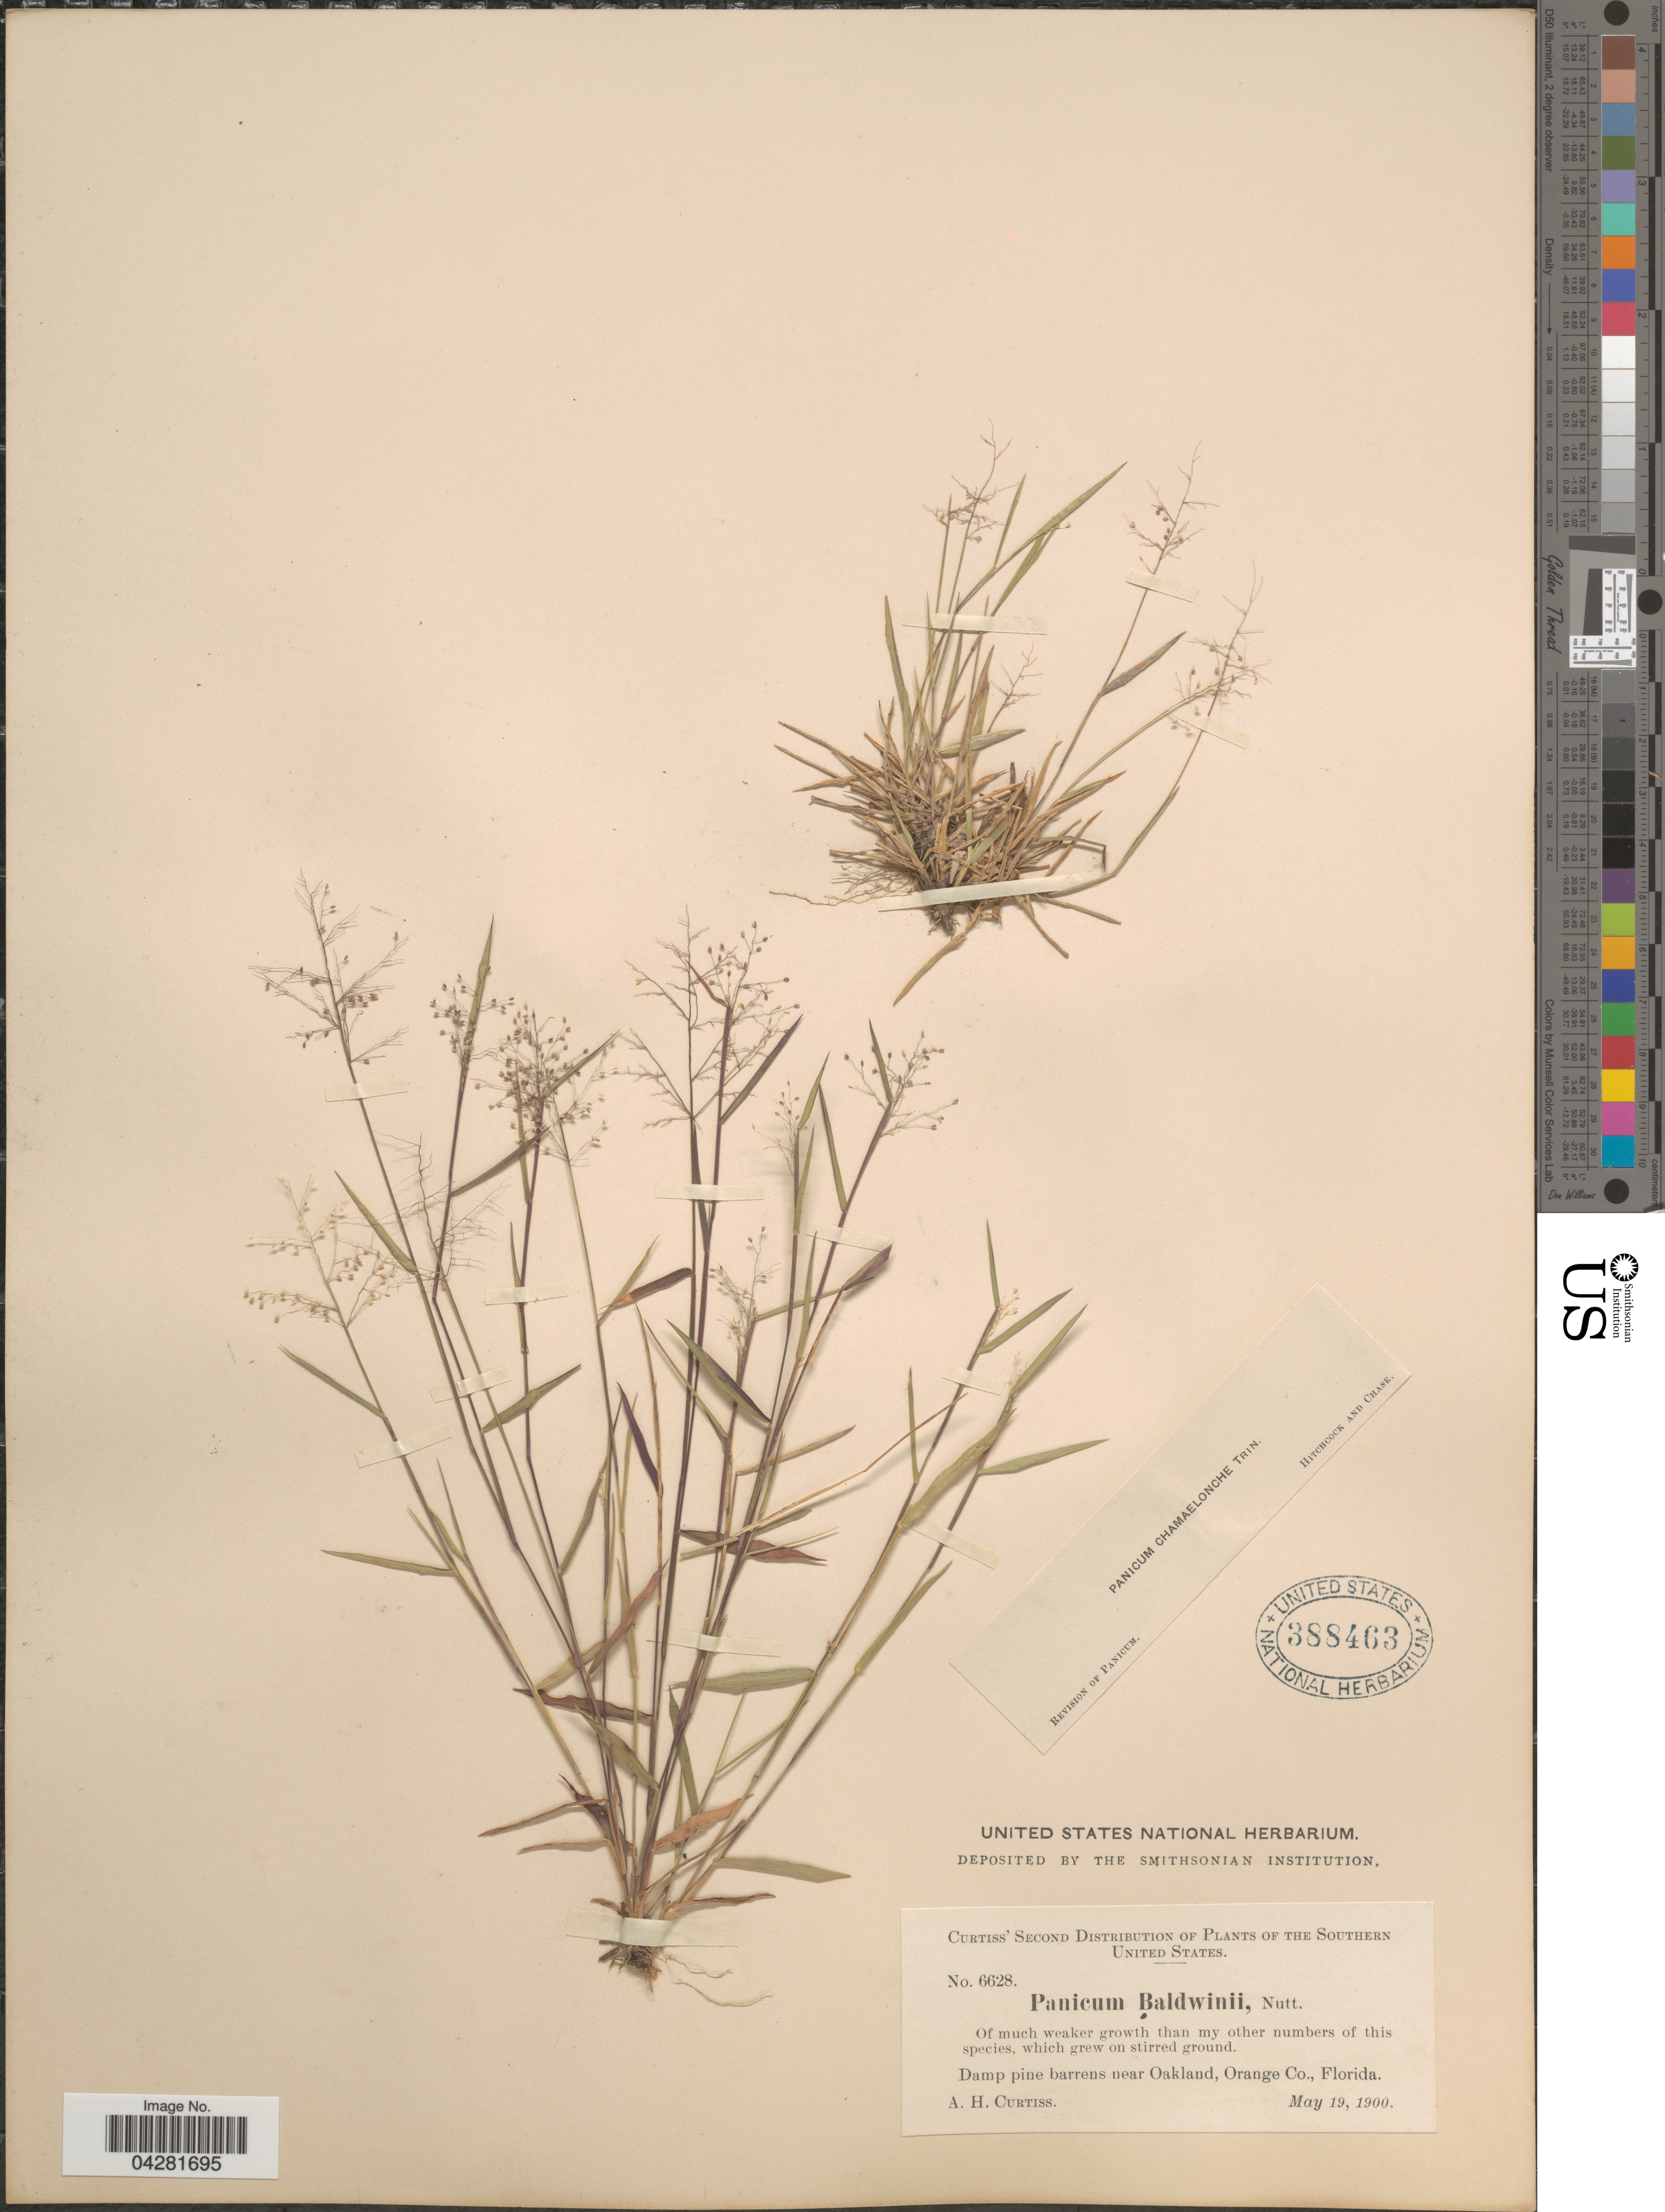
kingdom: Plantae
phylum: Tracheophyta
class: Liliopsida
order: Poales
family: Poaceae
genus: Dichanthelium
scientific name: Dichanthelium ensifolium var. ensifolium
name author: (Baldwin ex Elliot) Gould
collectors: A. H. Curtiss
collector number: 6628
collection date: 1900-05-19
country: United States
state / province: Florida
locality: The Southern United States. Damp pine barrens near Oakland, Orange Co.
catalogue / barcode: US 388463